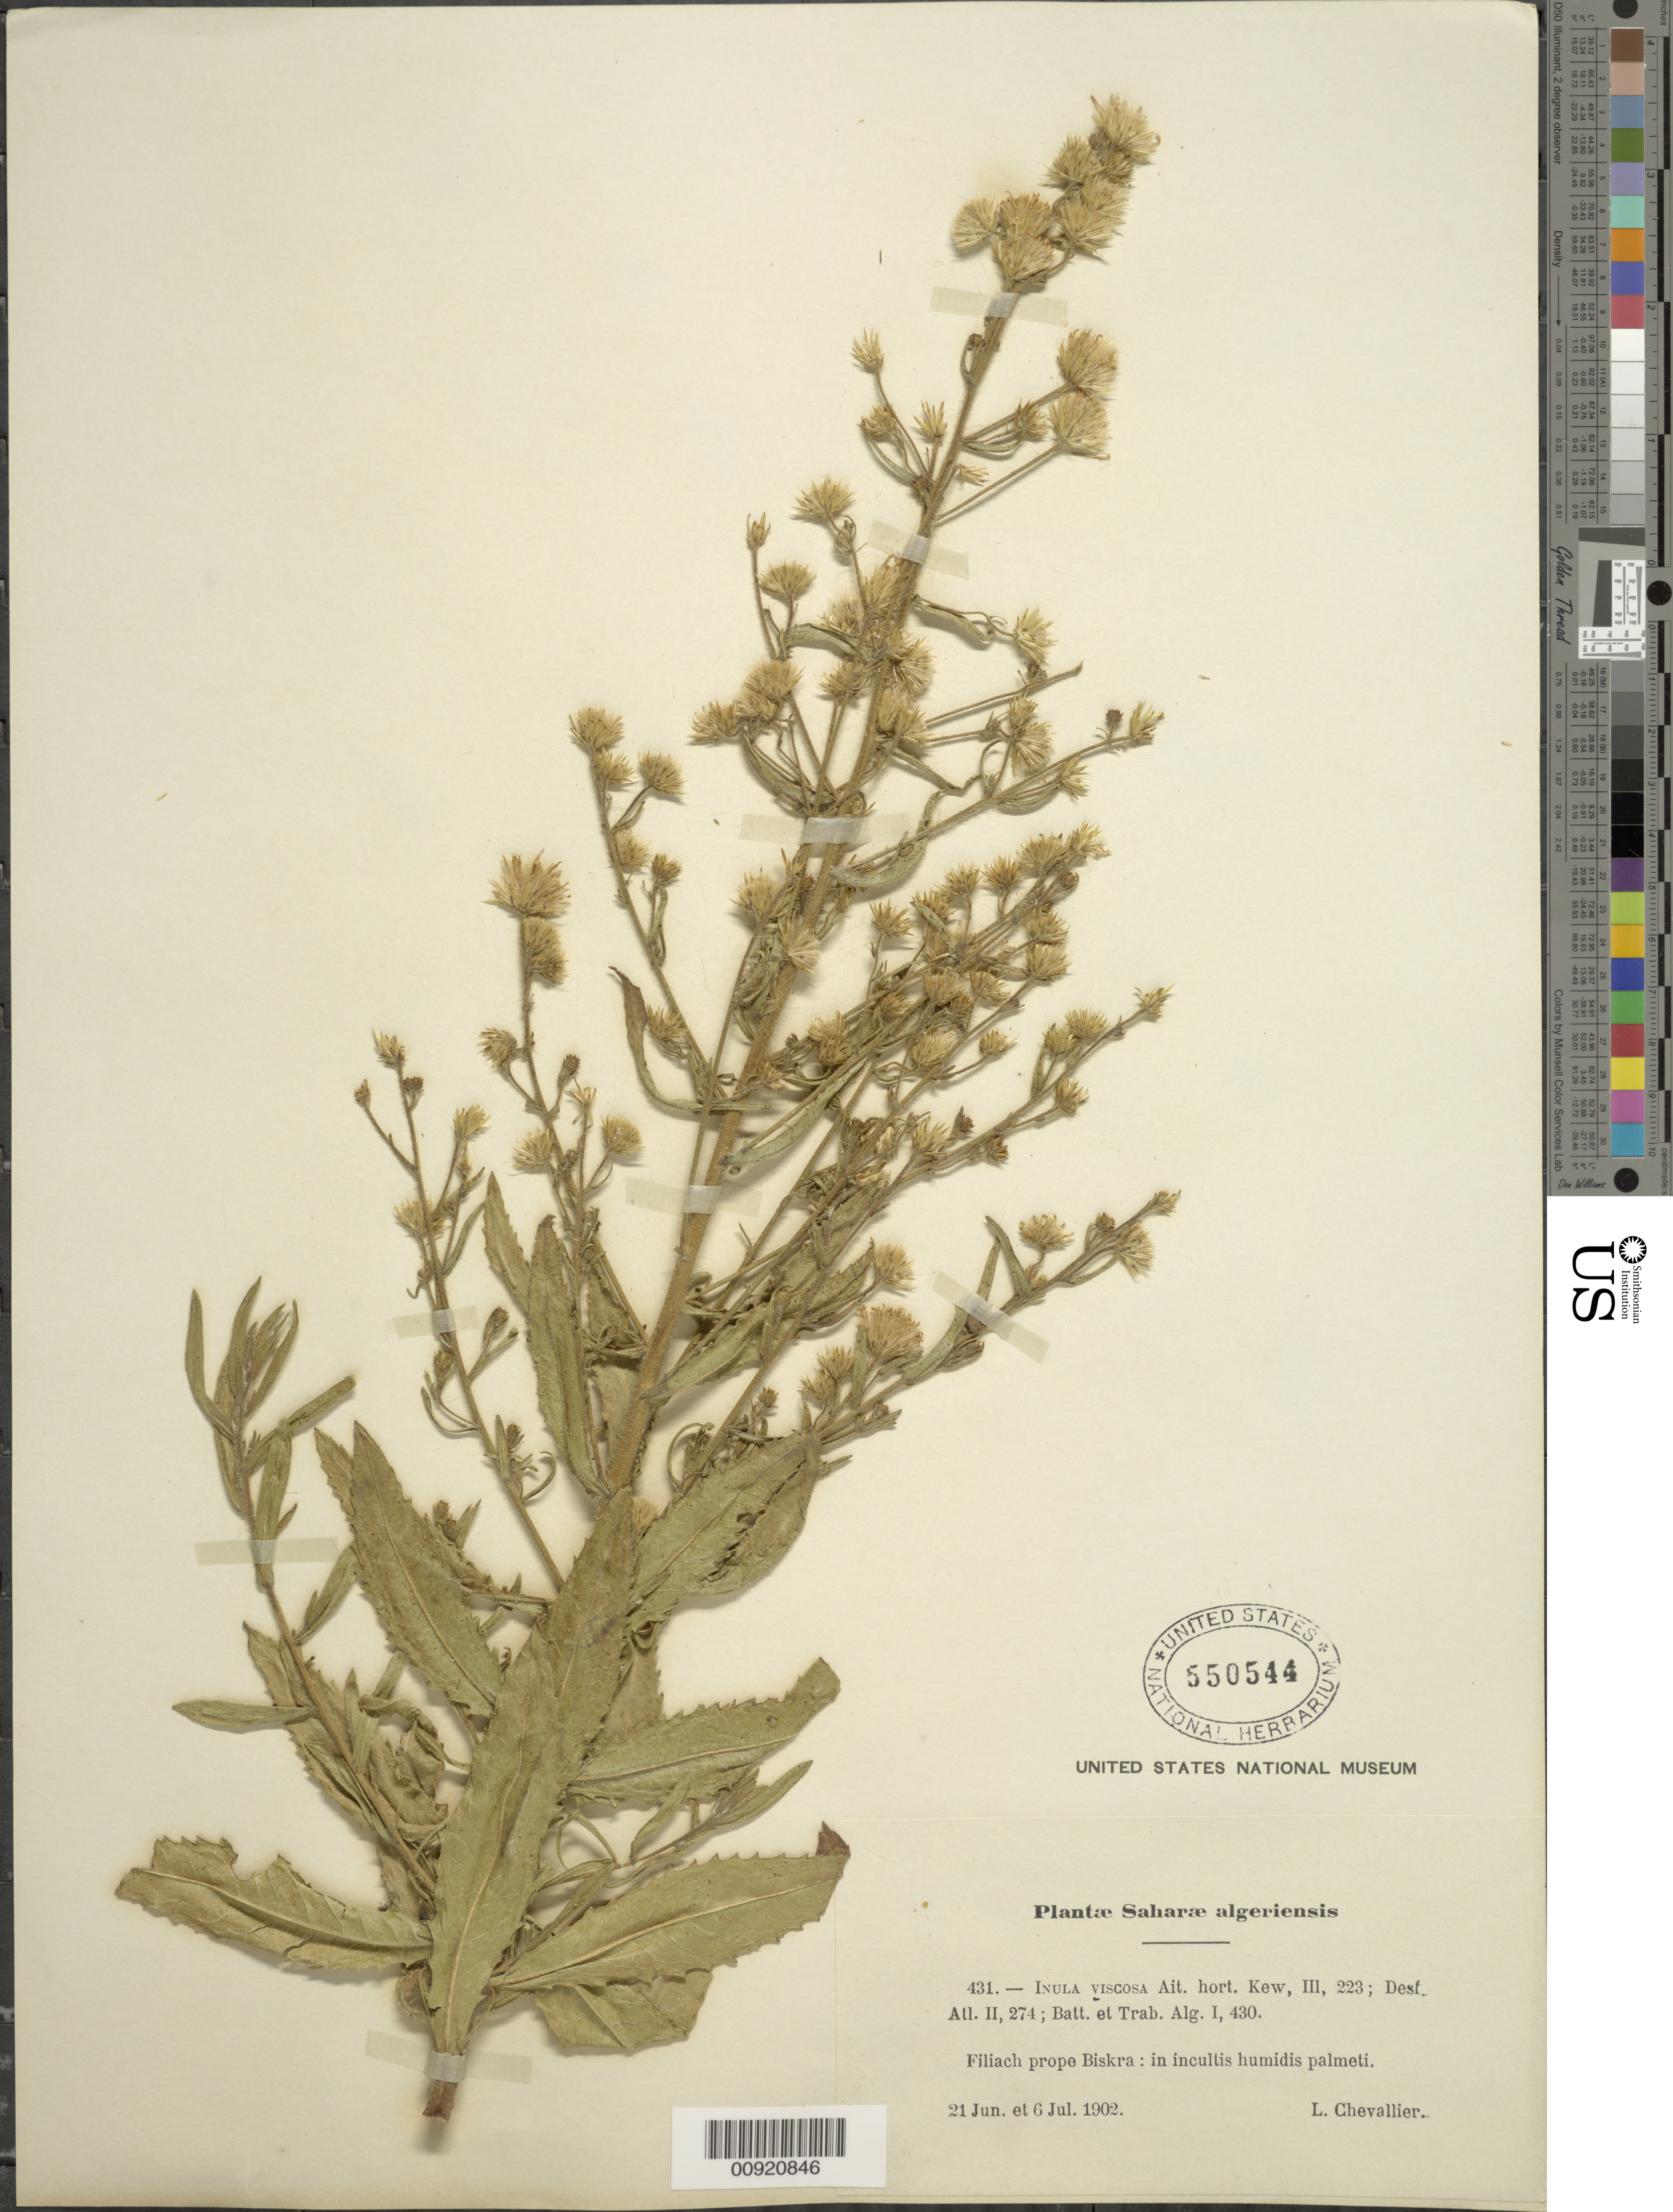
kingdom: Plantae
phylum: Tracheophyta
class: Magnoliopsida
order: Asterales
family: Asteraceae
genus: Inula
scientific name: Inula viscosa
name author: (L.) Aiton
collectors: L. Chevalier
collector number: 431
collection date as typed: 21 Jun 1902 and 06 Jul 1902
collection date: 1902-06-21,1902-07-06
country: Algeria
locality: Filiach prope Biskra: in incultis humidis palmeti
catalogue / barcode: US 550544